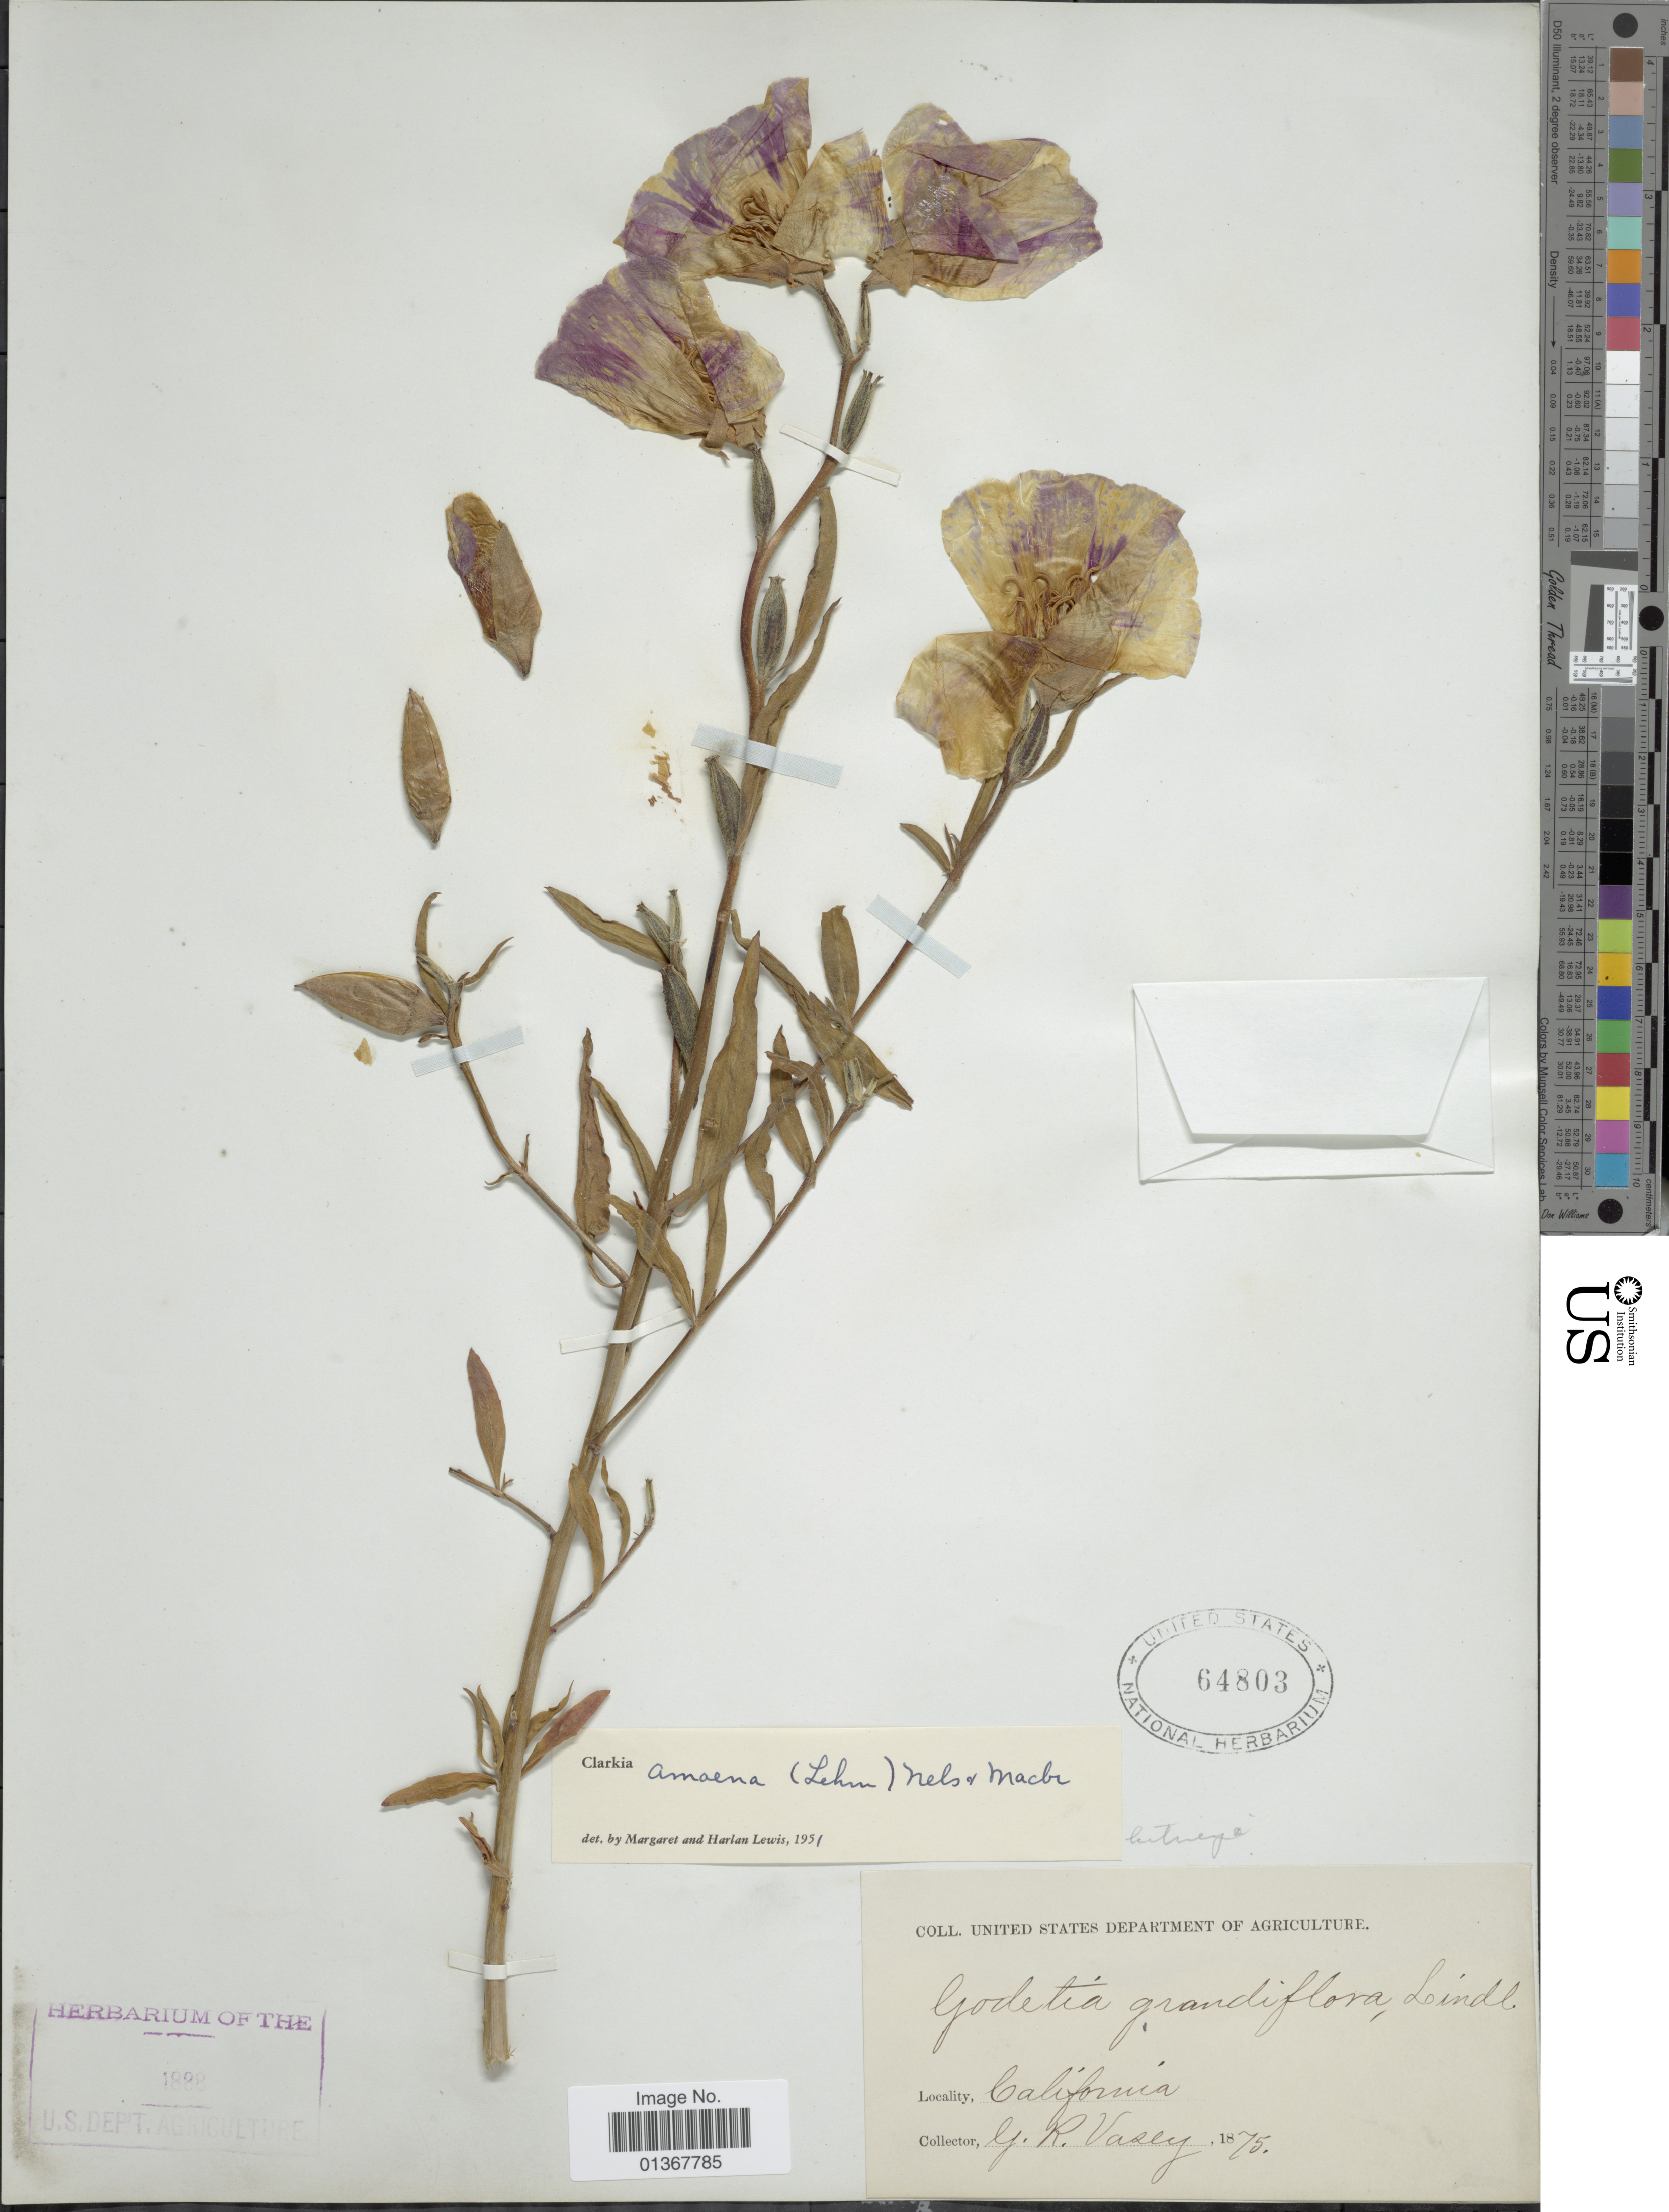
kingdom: Plantae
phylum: Tracheophyta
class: Magnoliopsida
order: Myrtales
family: Onagraceae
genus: Clarkia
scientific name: Clarkia amoena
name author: (Lehm.) A. Nelson & J.F. Macbr.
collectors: G. R. Vasey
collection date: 1875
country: United States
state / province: California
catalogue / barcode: US 64803